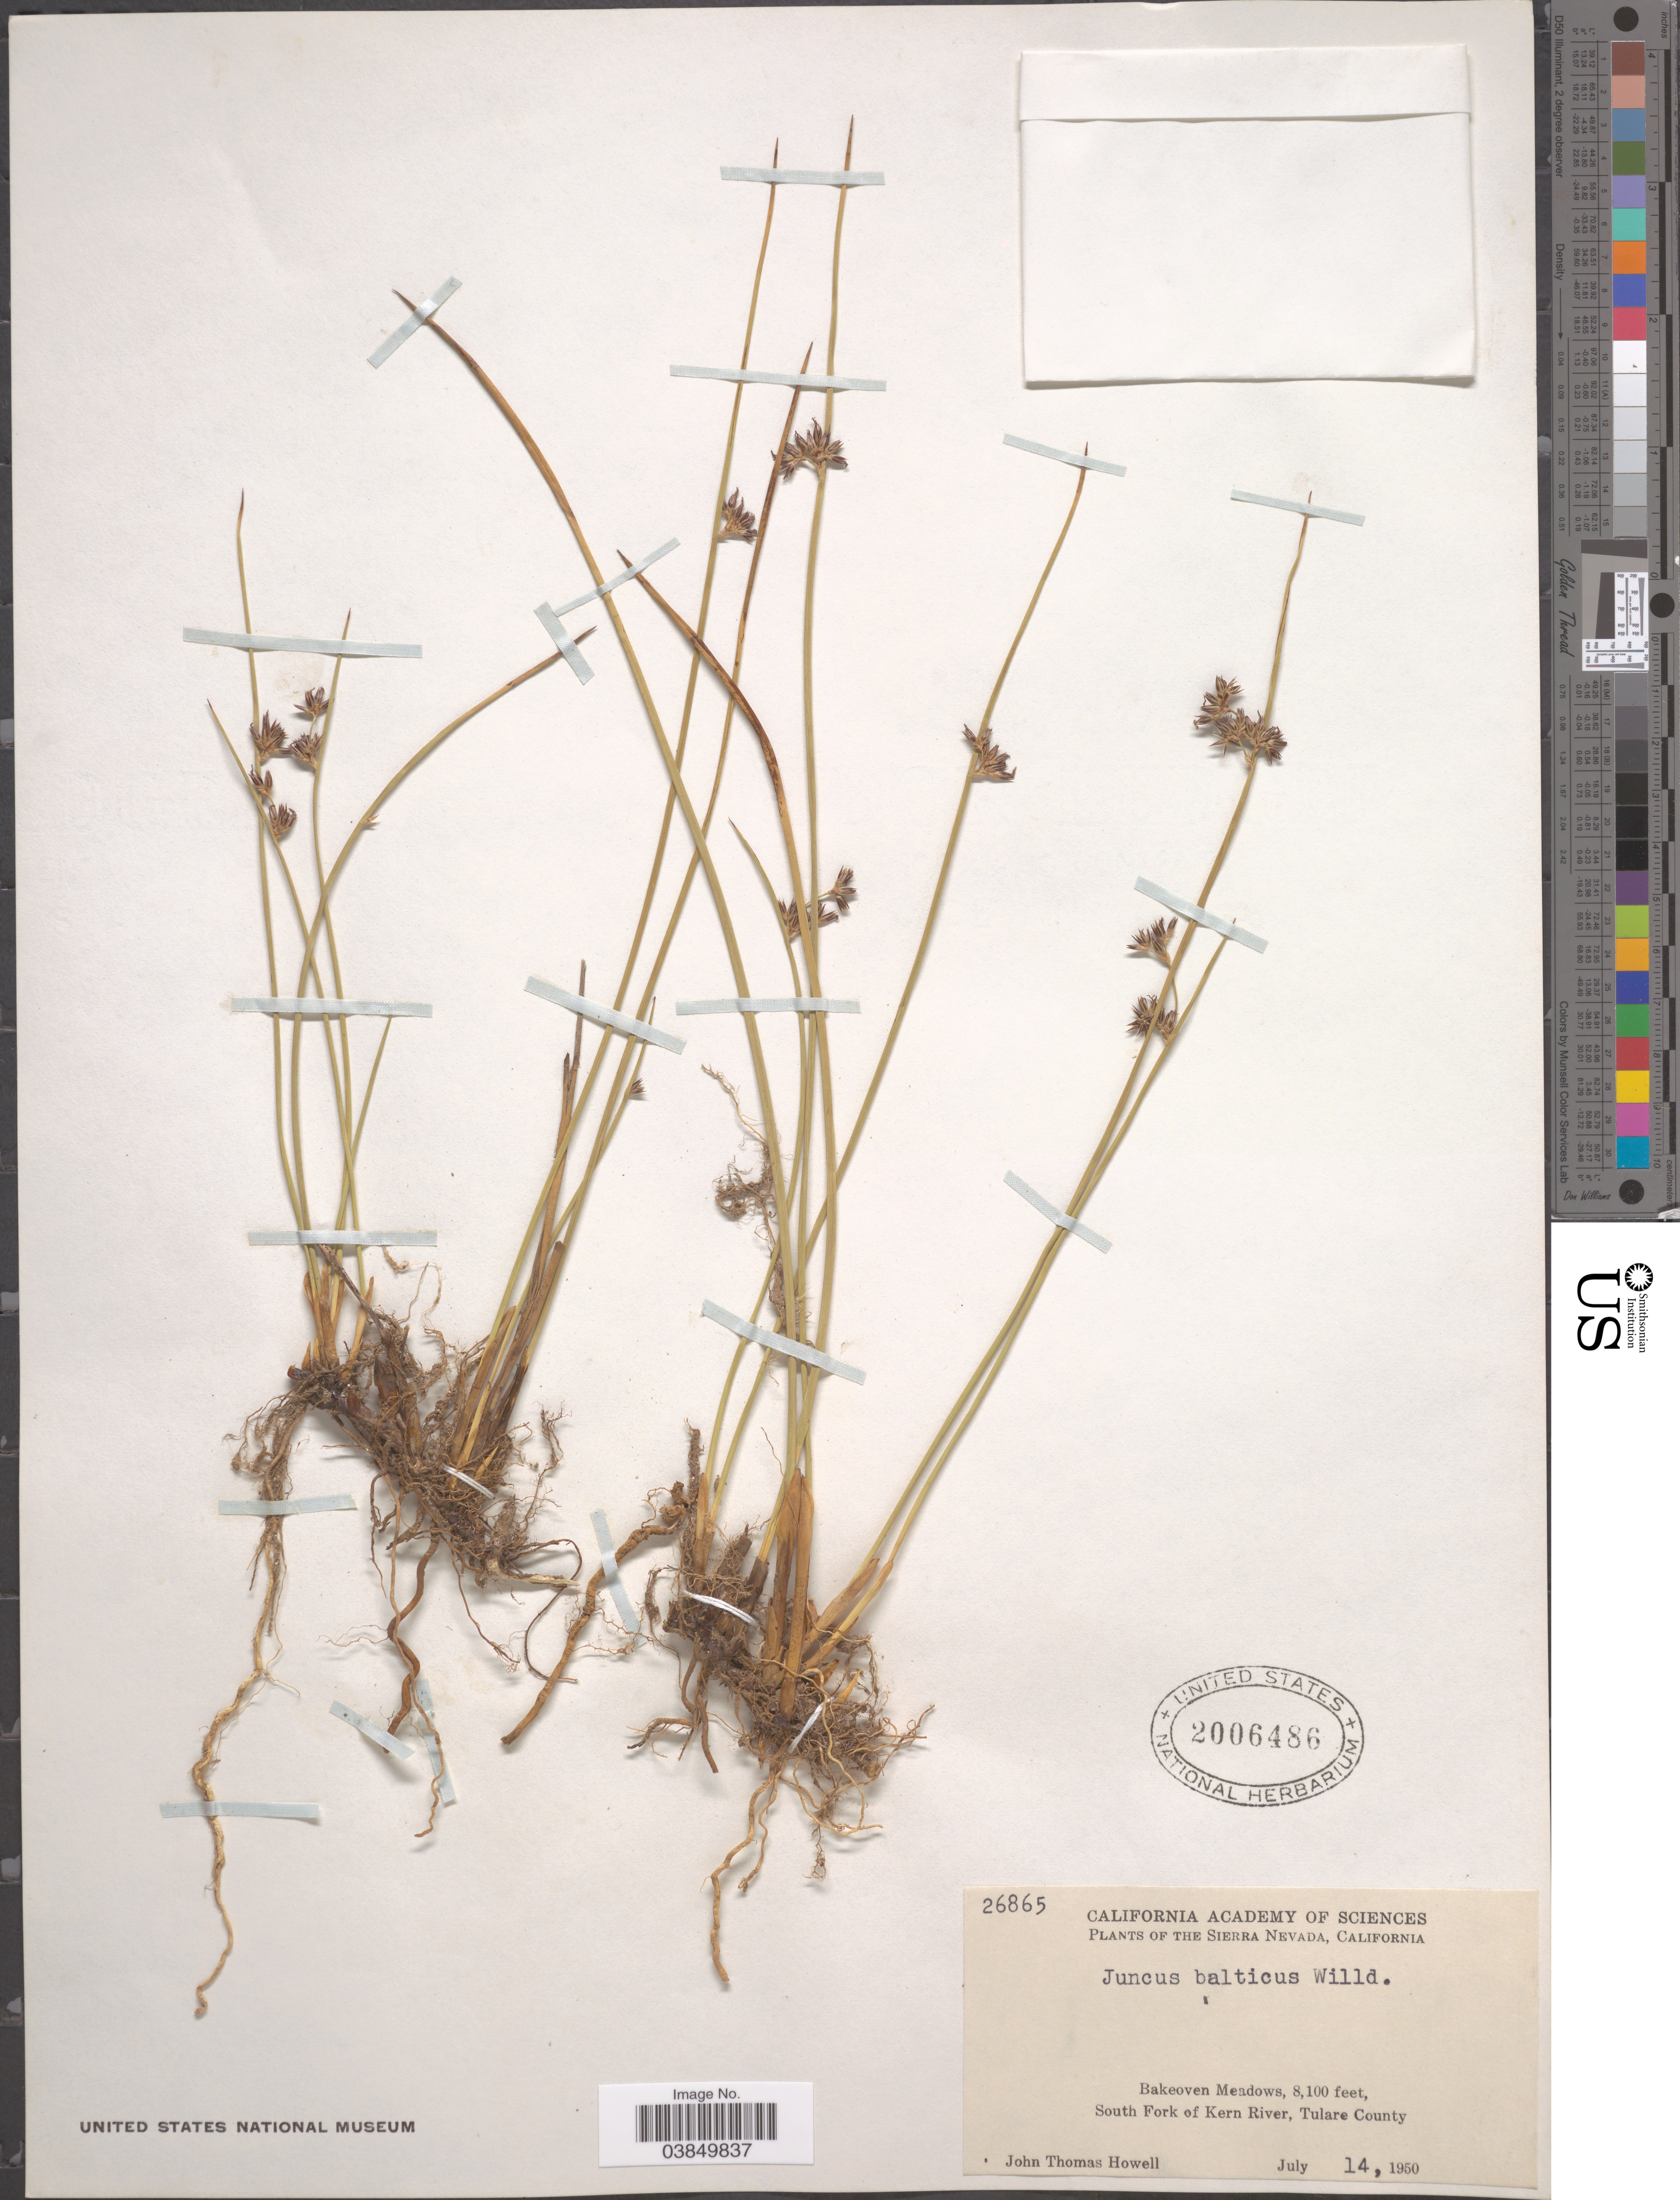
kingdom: Plantae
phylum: Tracheophyta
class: Liliopsida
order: Poales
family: Juncaceae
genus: Juncus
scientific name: Juncus balticus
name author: Willd.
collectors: J. T. Howell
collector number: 26865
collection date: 1950-07-14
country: United States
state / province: California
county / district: Tulare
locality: The Sierra Nevada, Bakeoven Meadows, South Fork of Kern River, Tulare County.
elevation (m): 2469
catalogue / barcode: US 2006486